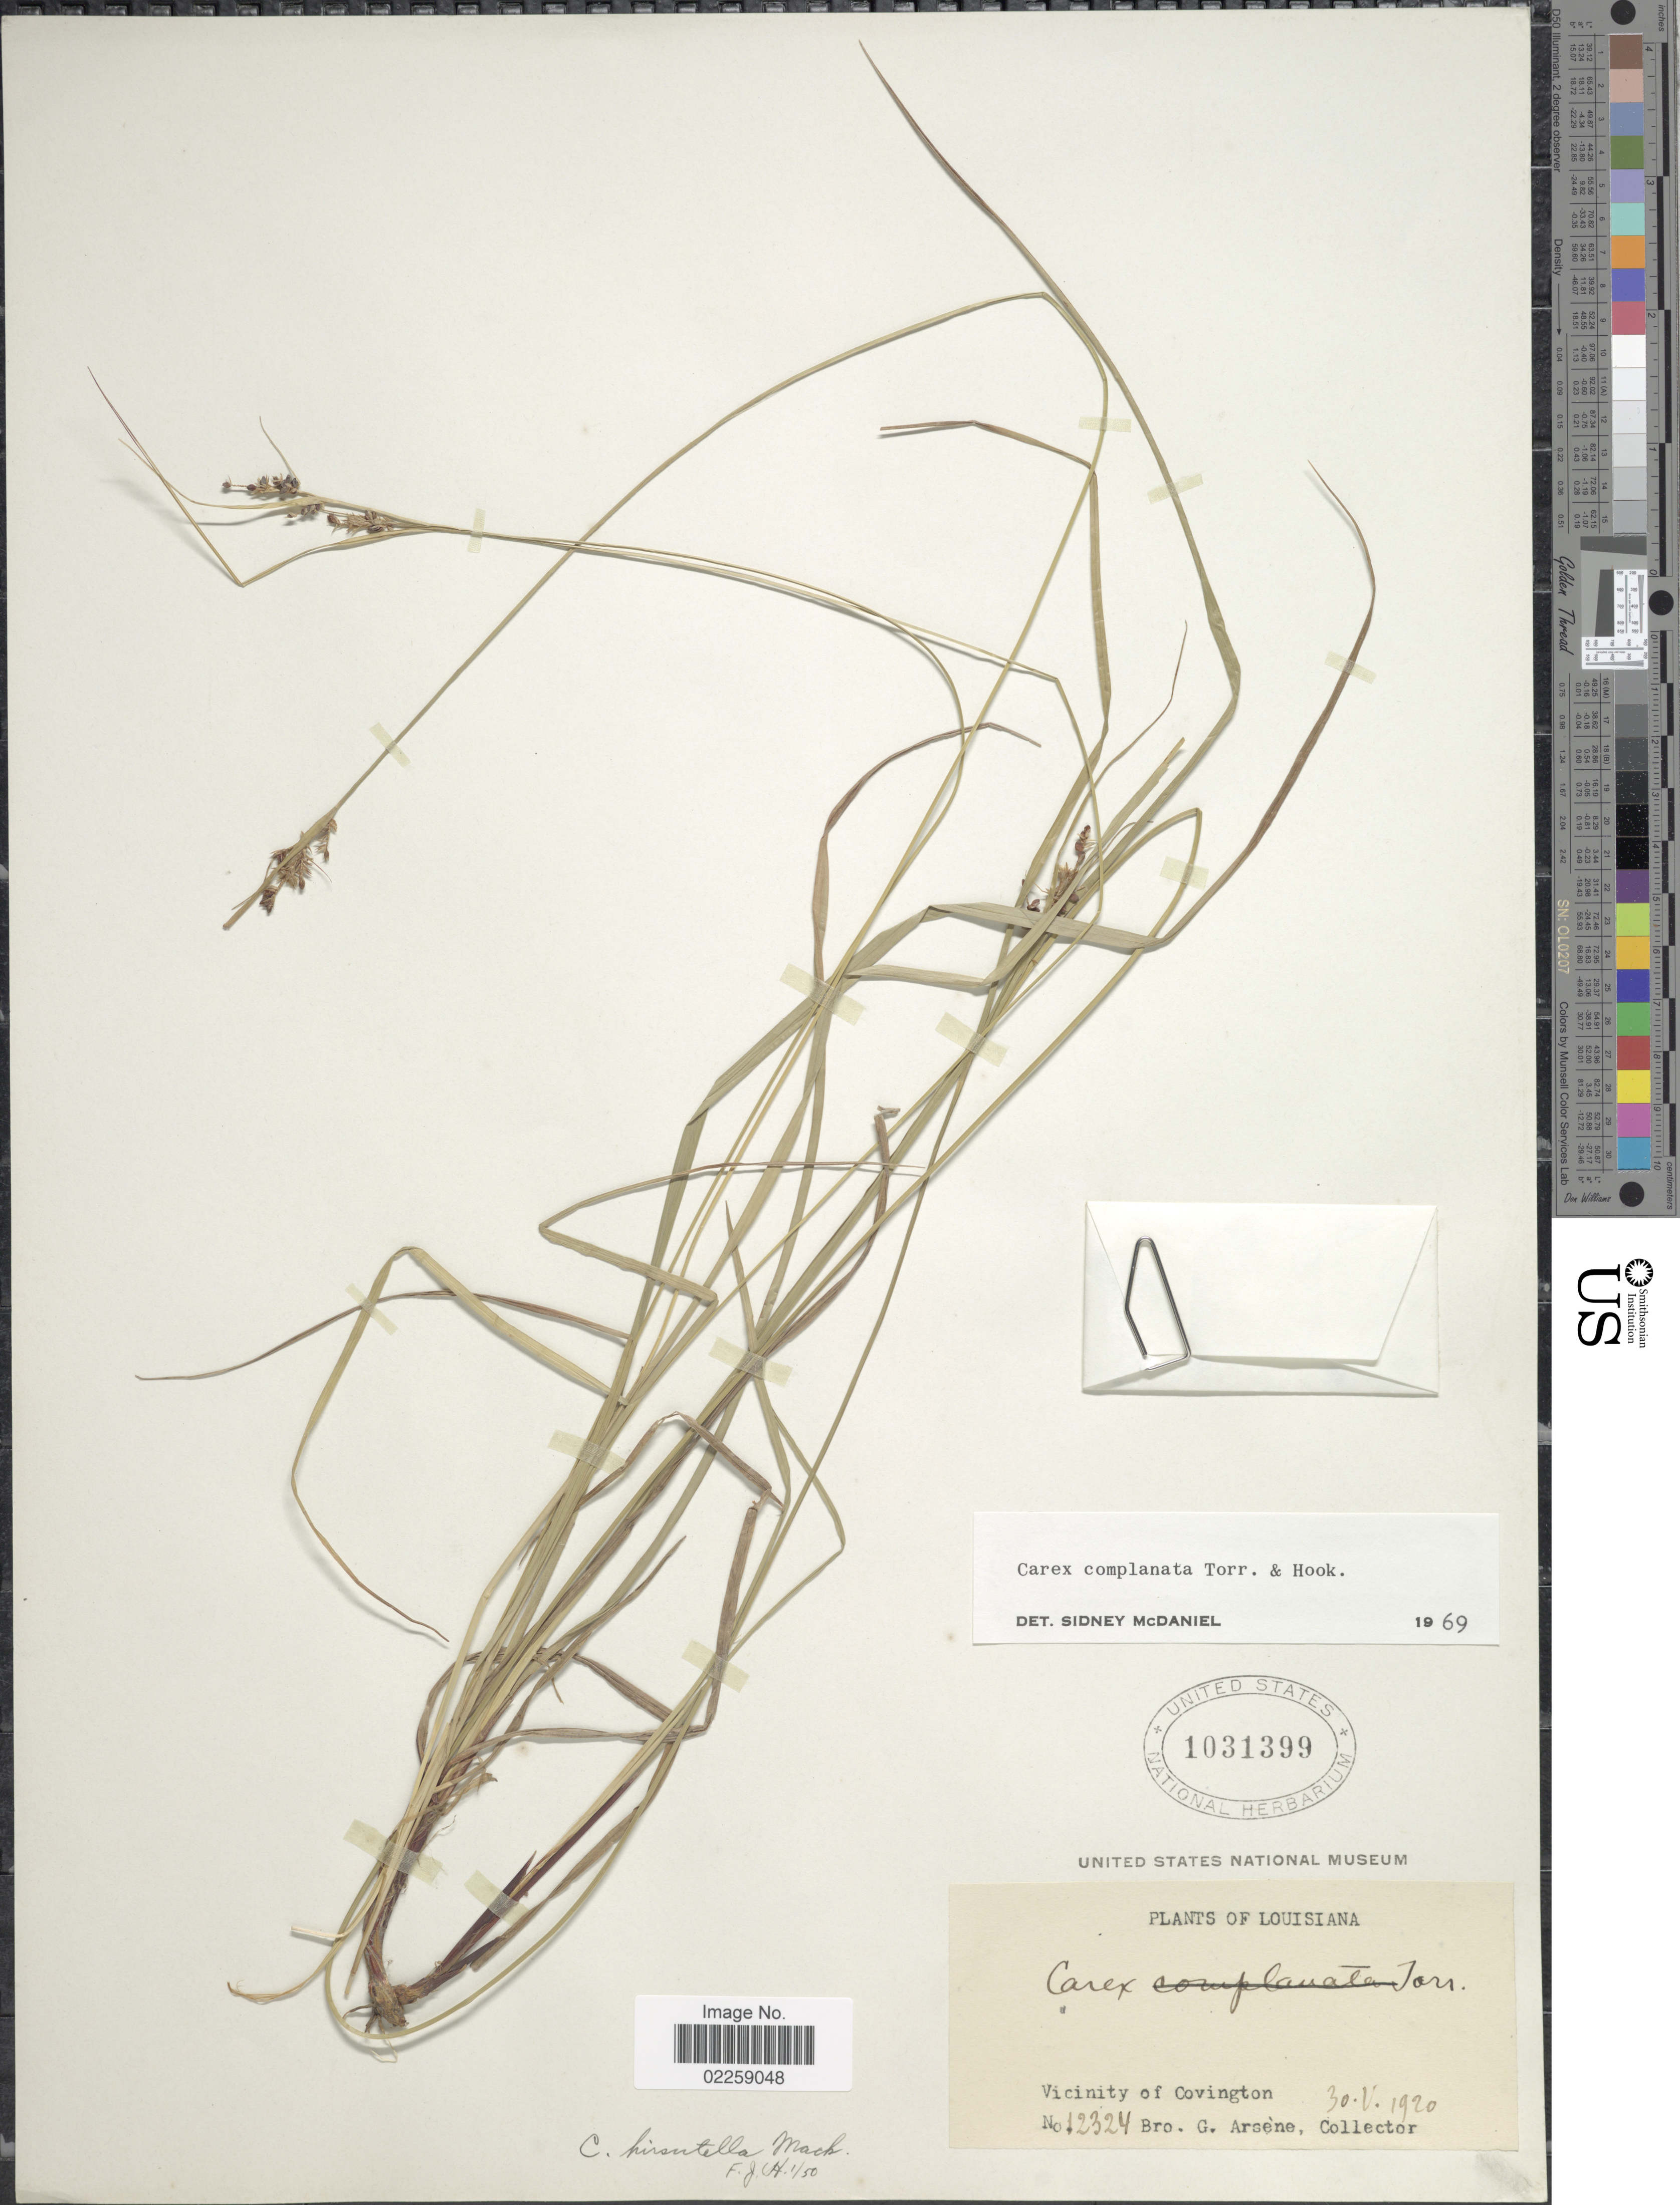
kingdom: Plantae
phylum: Tracheophyta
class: Liliopsida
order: Poales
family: Cyperaceae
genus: Carex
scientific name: Carex complanata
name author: Torr. & Hook.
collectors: Bro. G. Arsène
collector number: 12324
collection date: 1920-05-30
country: United States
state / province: Louisiana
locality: Vicinity of Covington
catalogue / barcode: US 1031399